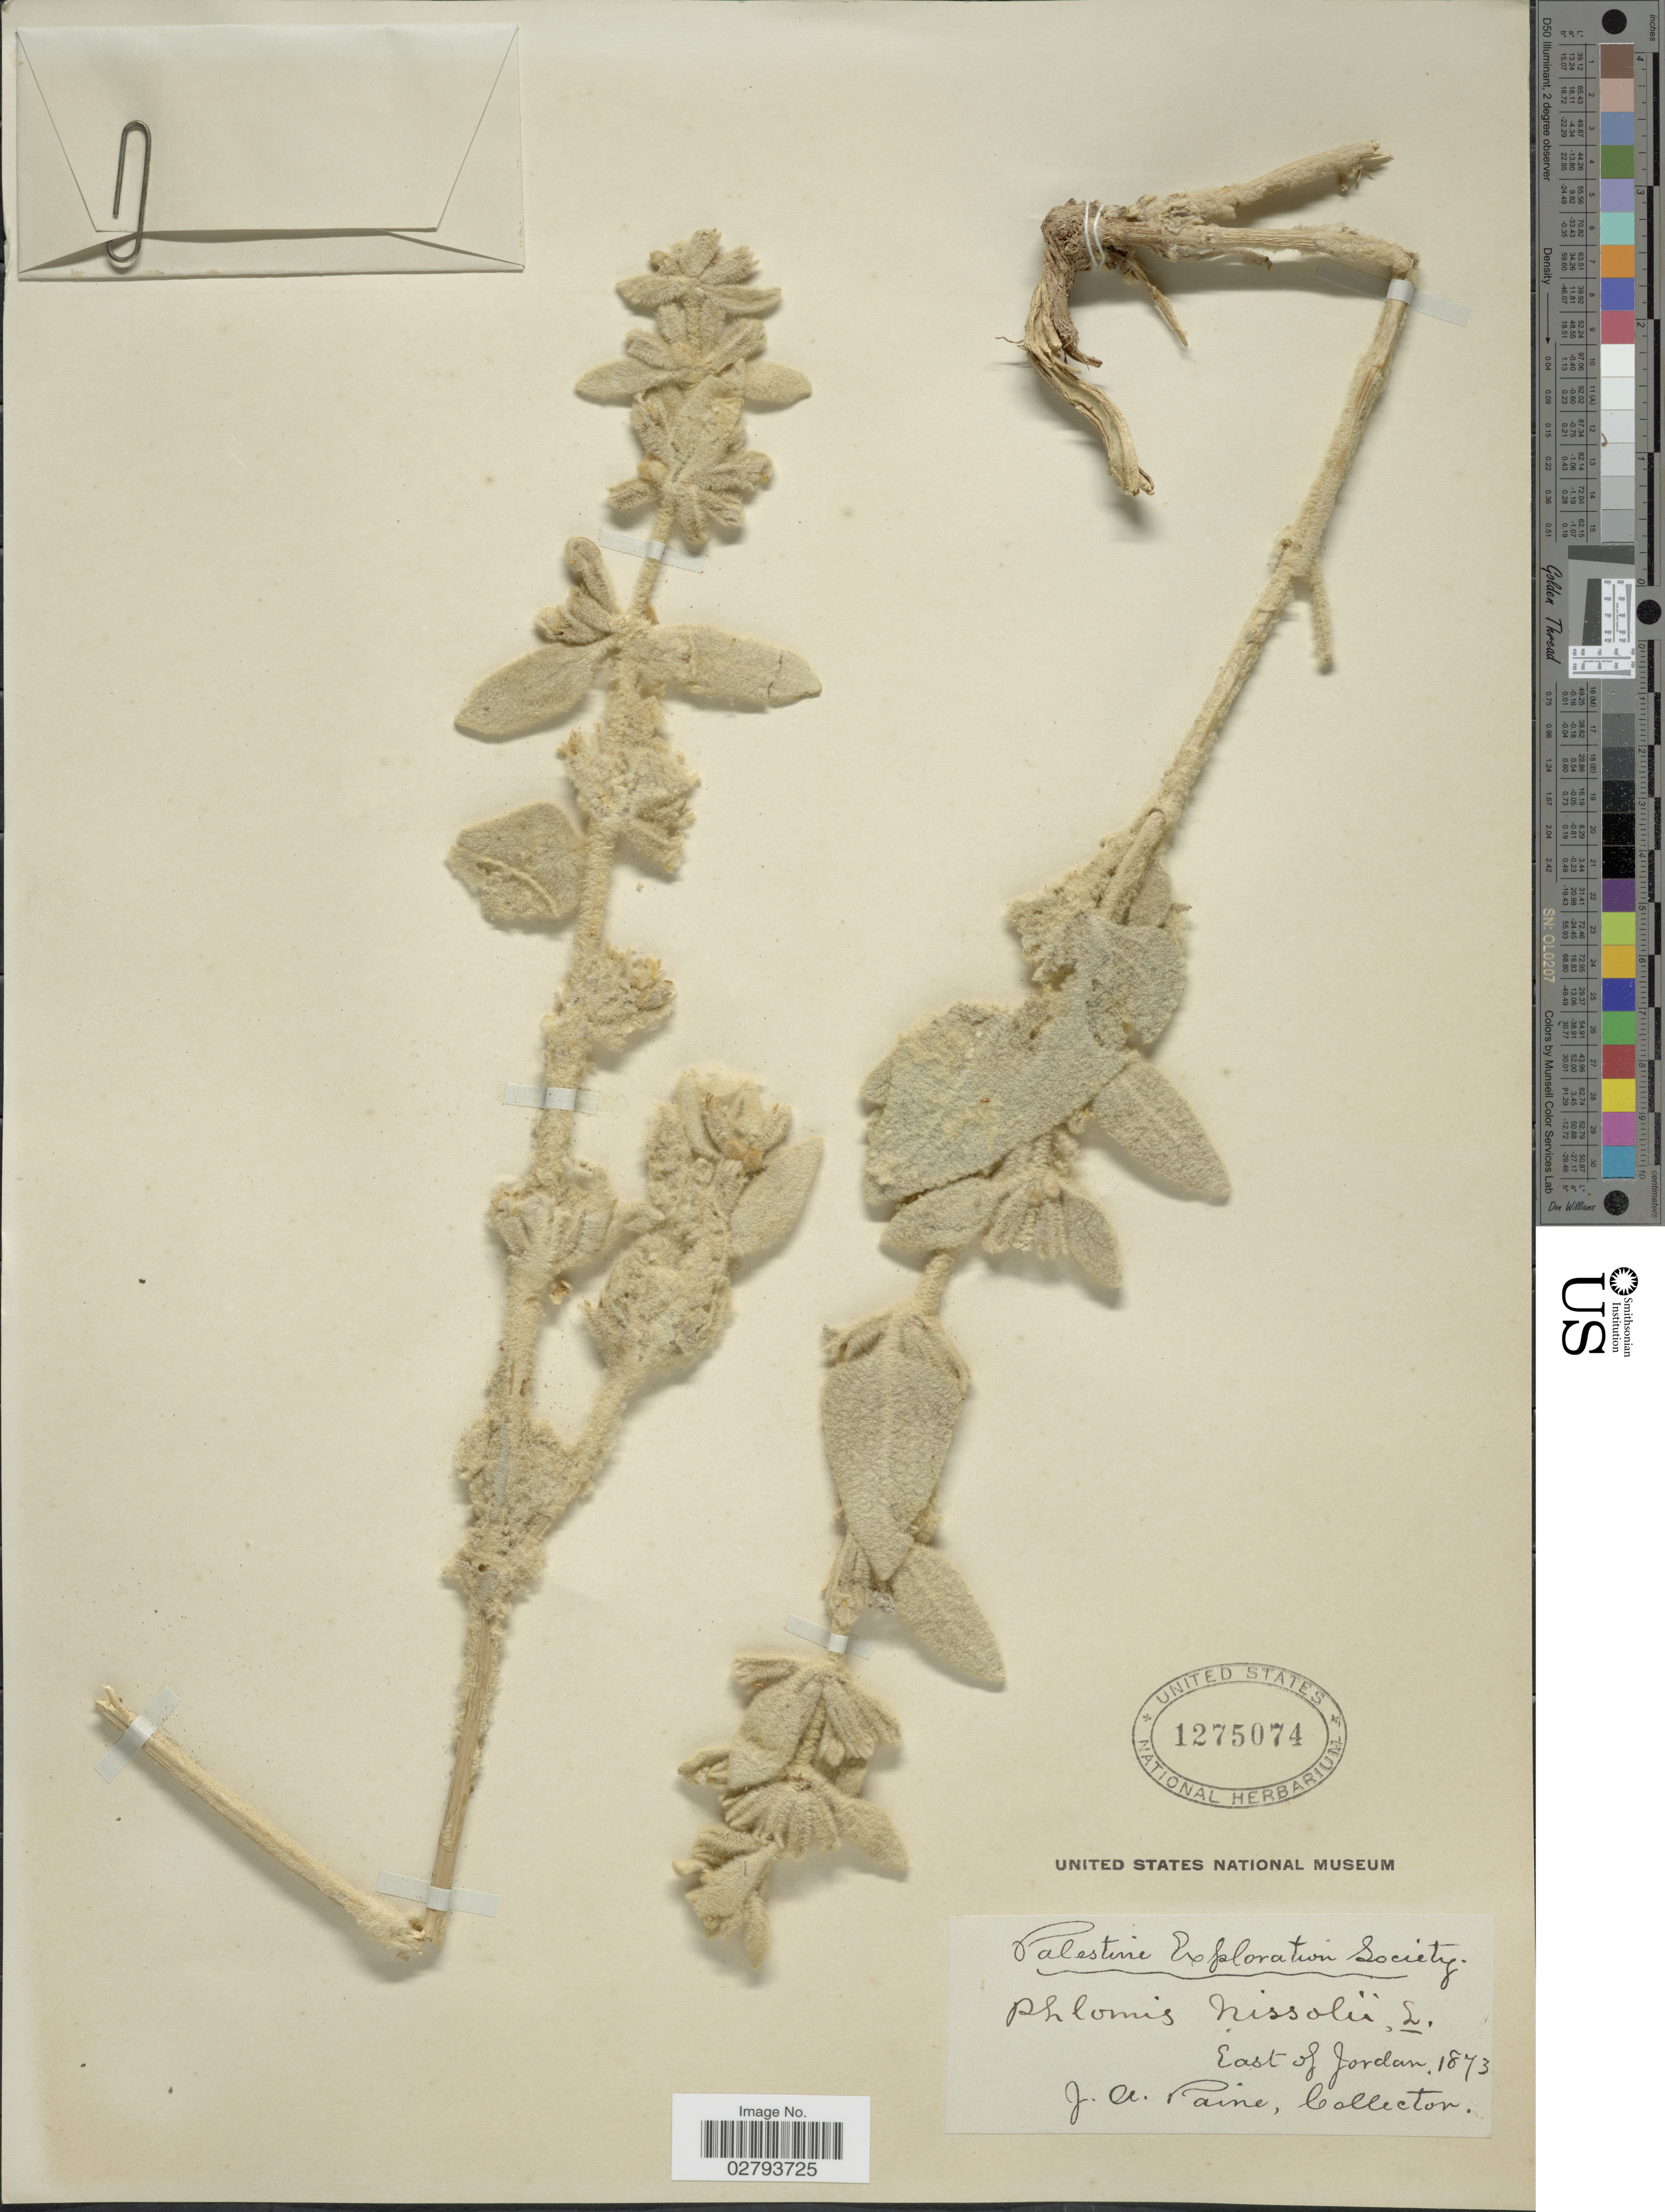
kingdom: Plantae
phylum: Tracheophyta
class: Magnoliopsida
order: Lamiales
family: Lamiaceae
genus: Phlomis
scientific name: Phlomis nissolii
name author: L.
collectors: J. A. Paine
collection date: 1873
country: Jordan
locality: East of Jordan.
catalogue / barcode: US 1275074